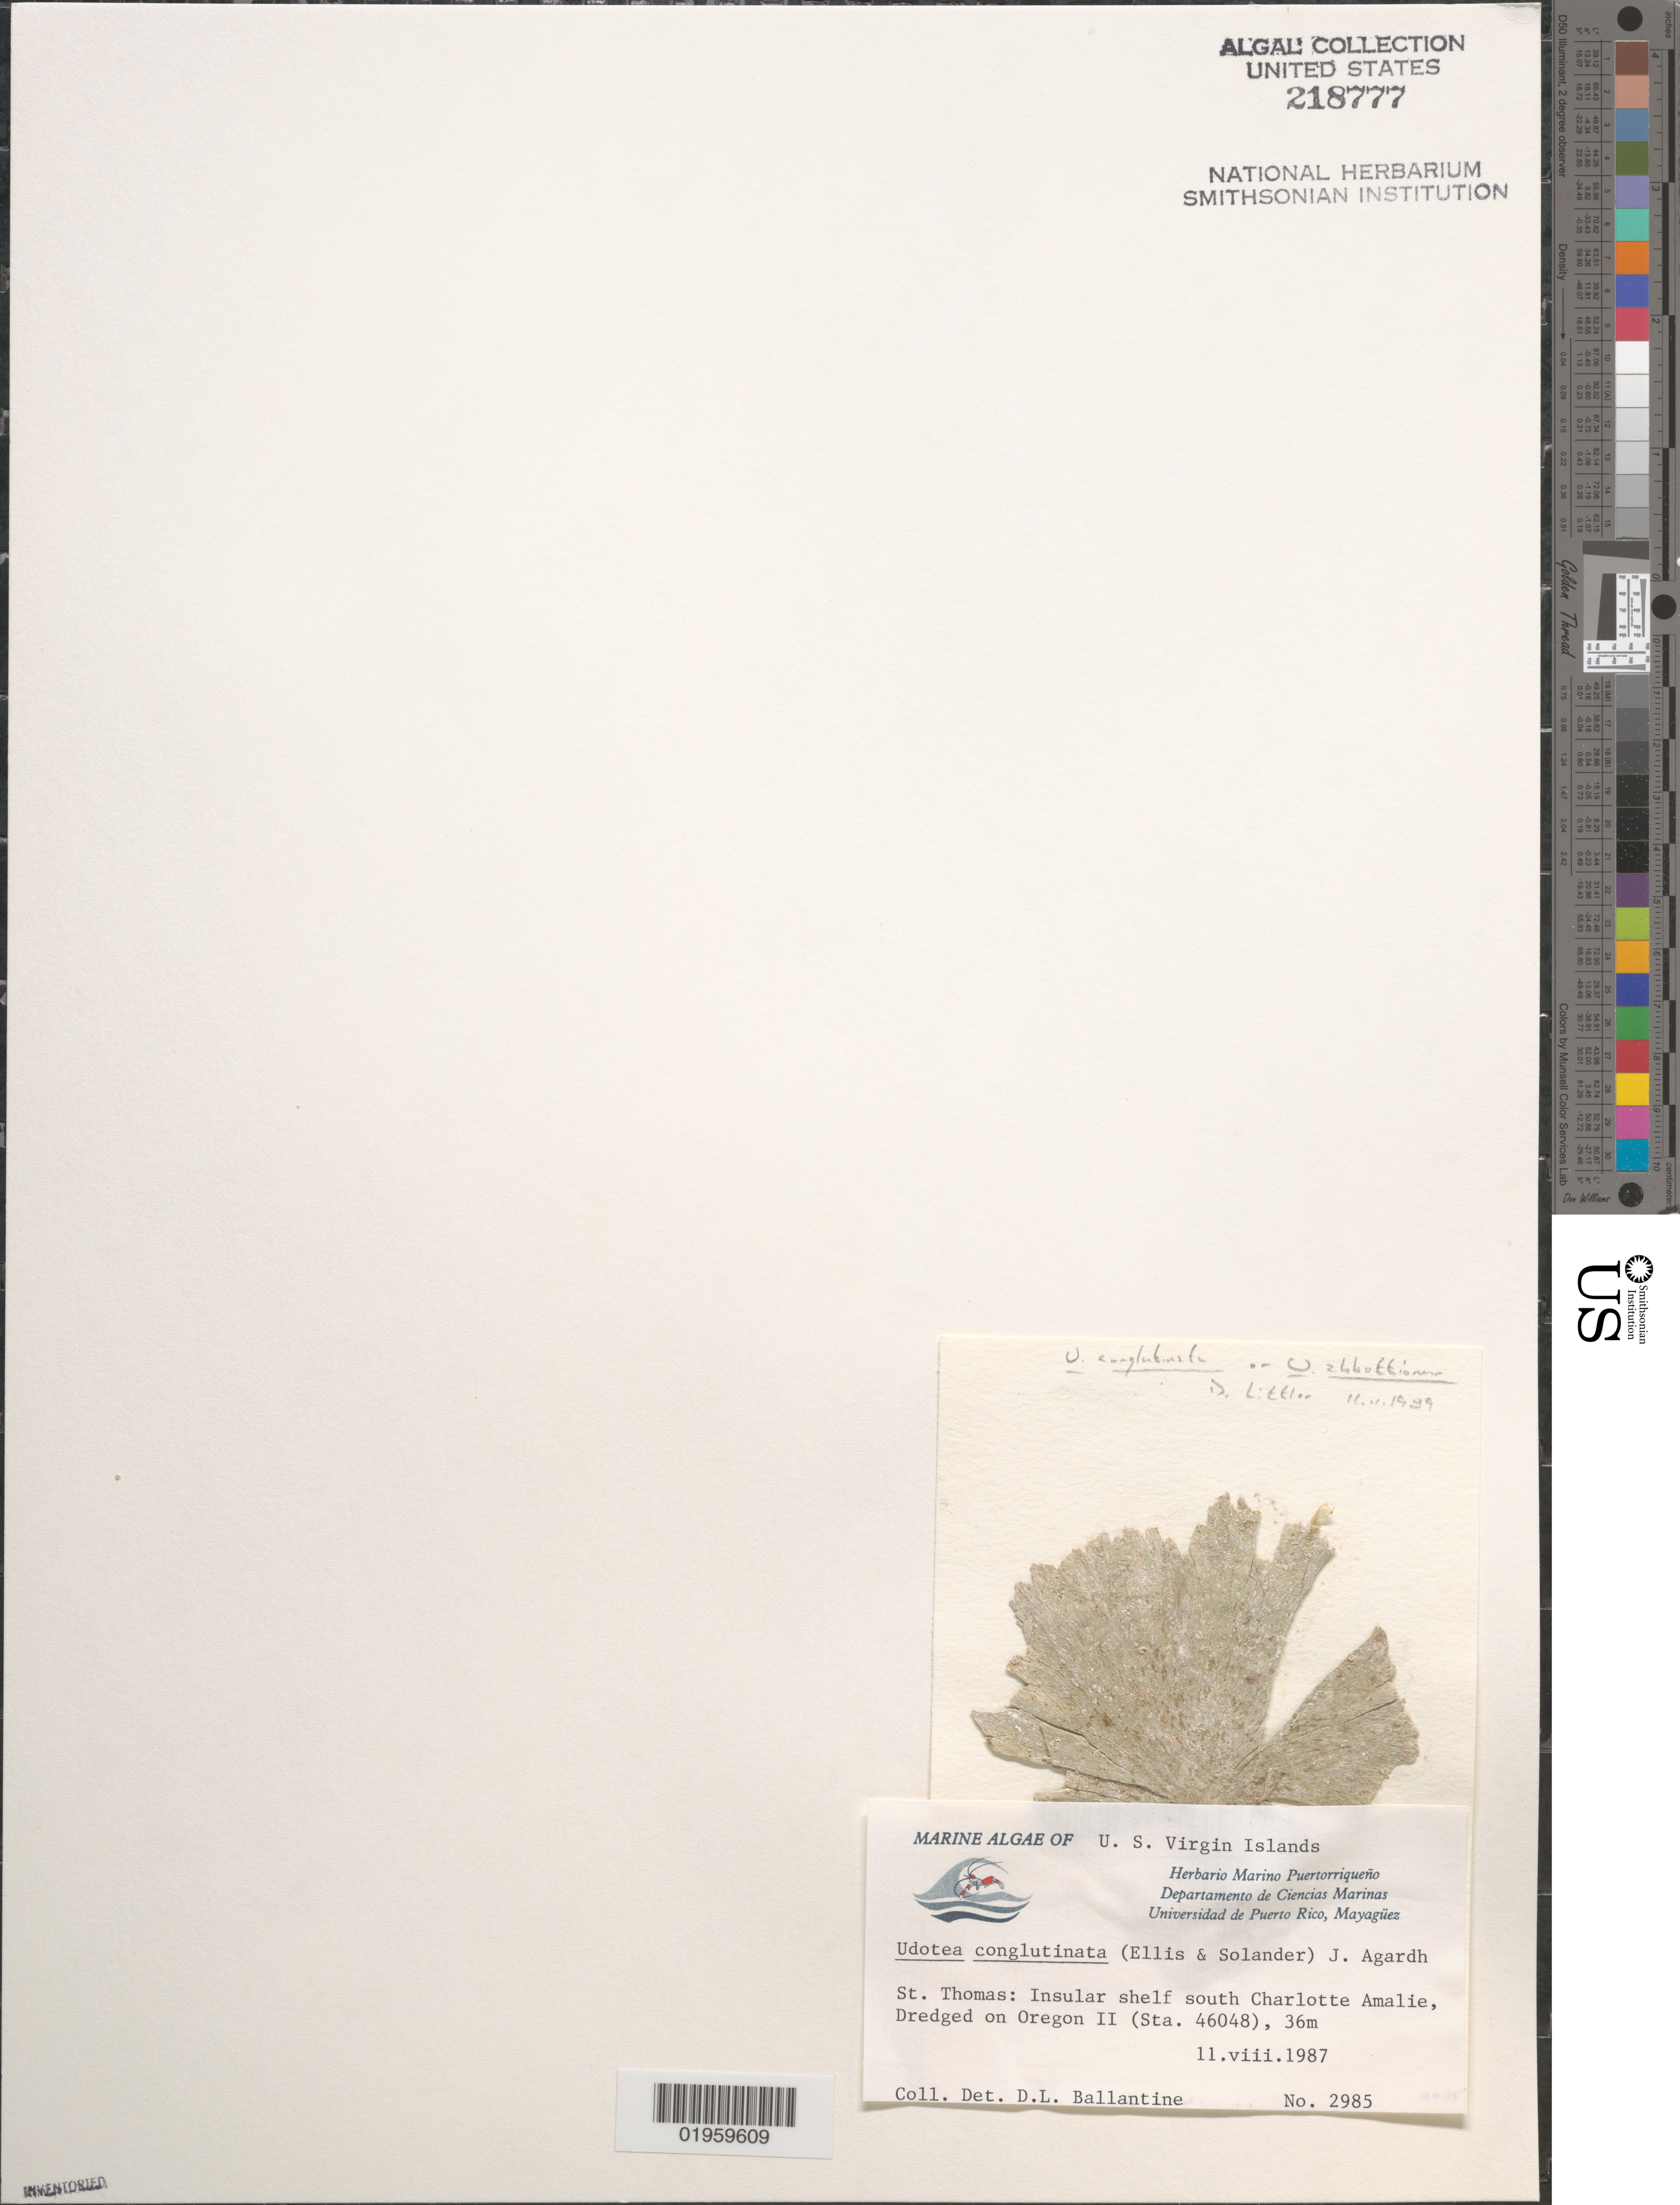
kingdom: Plantae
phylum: Chlorophyta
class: Ulvophyceae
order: Bryopsidales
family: Udoteaceae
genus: Udotea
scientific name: Udotea conglutinata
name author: (Ellis & Sol.) J.V.Lamouroux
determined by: Ballantine, D. L.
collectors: D.L. Ballantine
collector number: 2985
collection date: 1987-08-11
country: U.S. Virgin Islands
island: St. Thomas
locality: Insular shelf south Charlotte Amalie. Dredged on Oregon II (Sta. 46048)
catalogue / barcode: US 218777